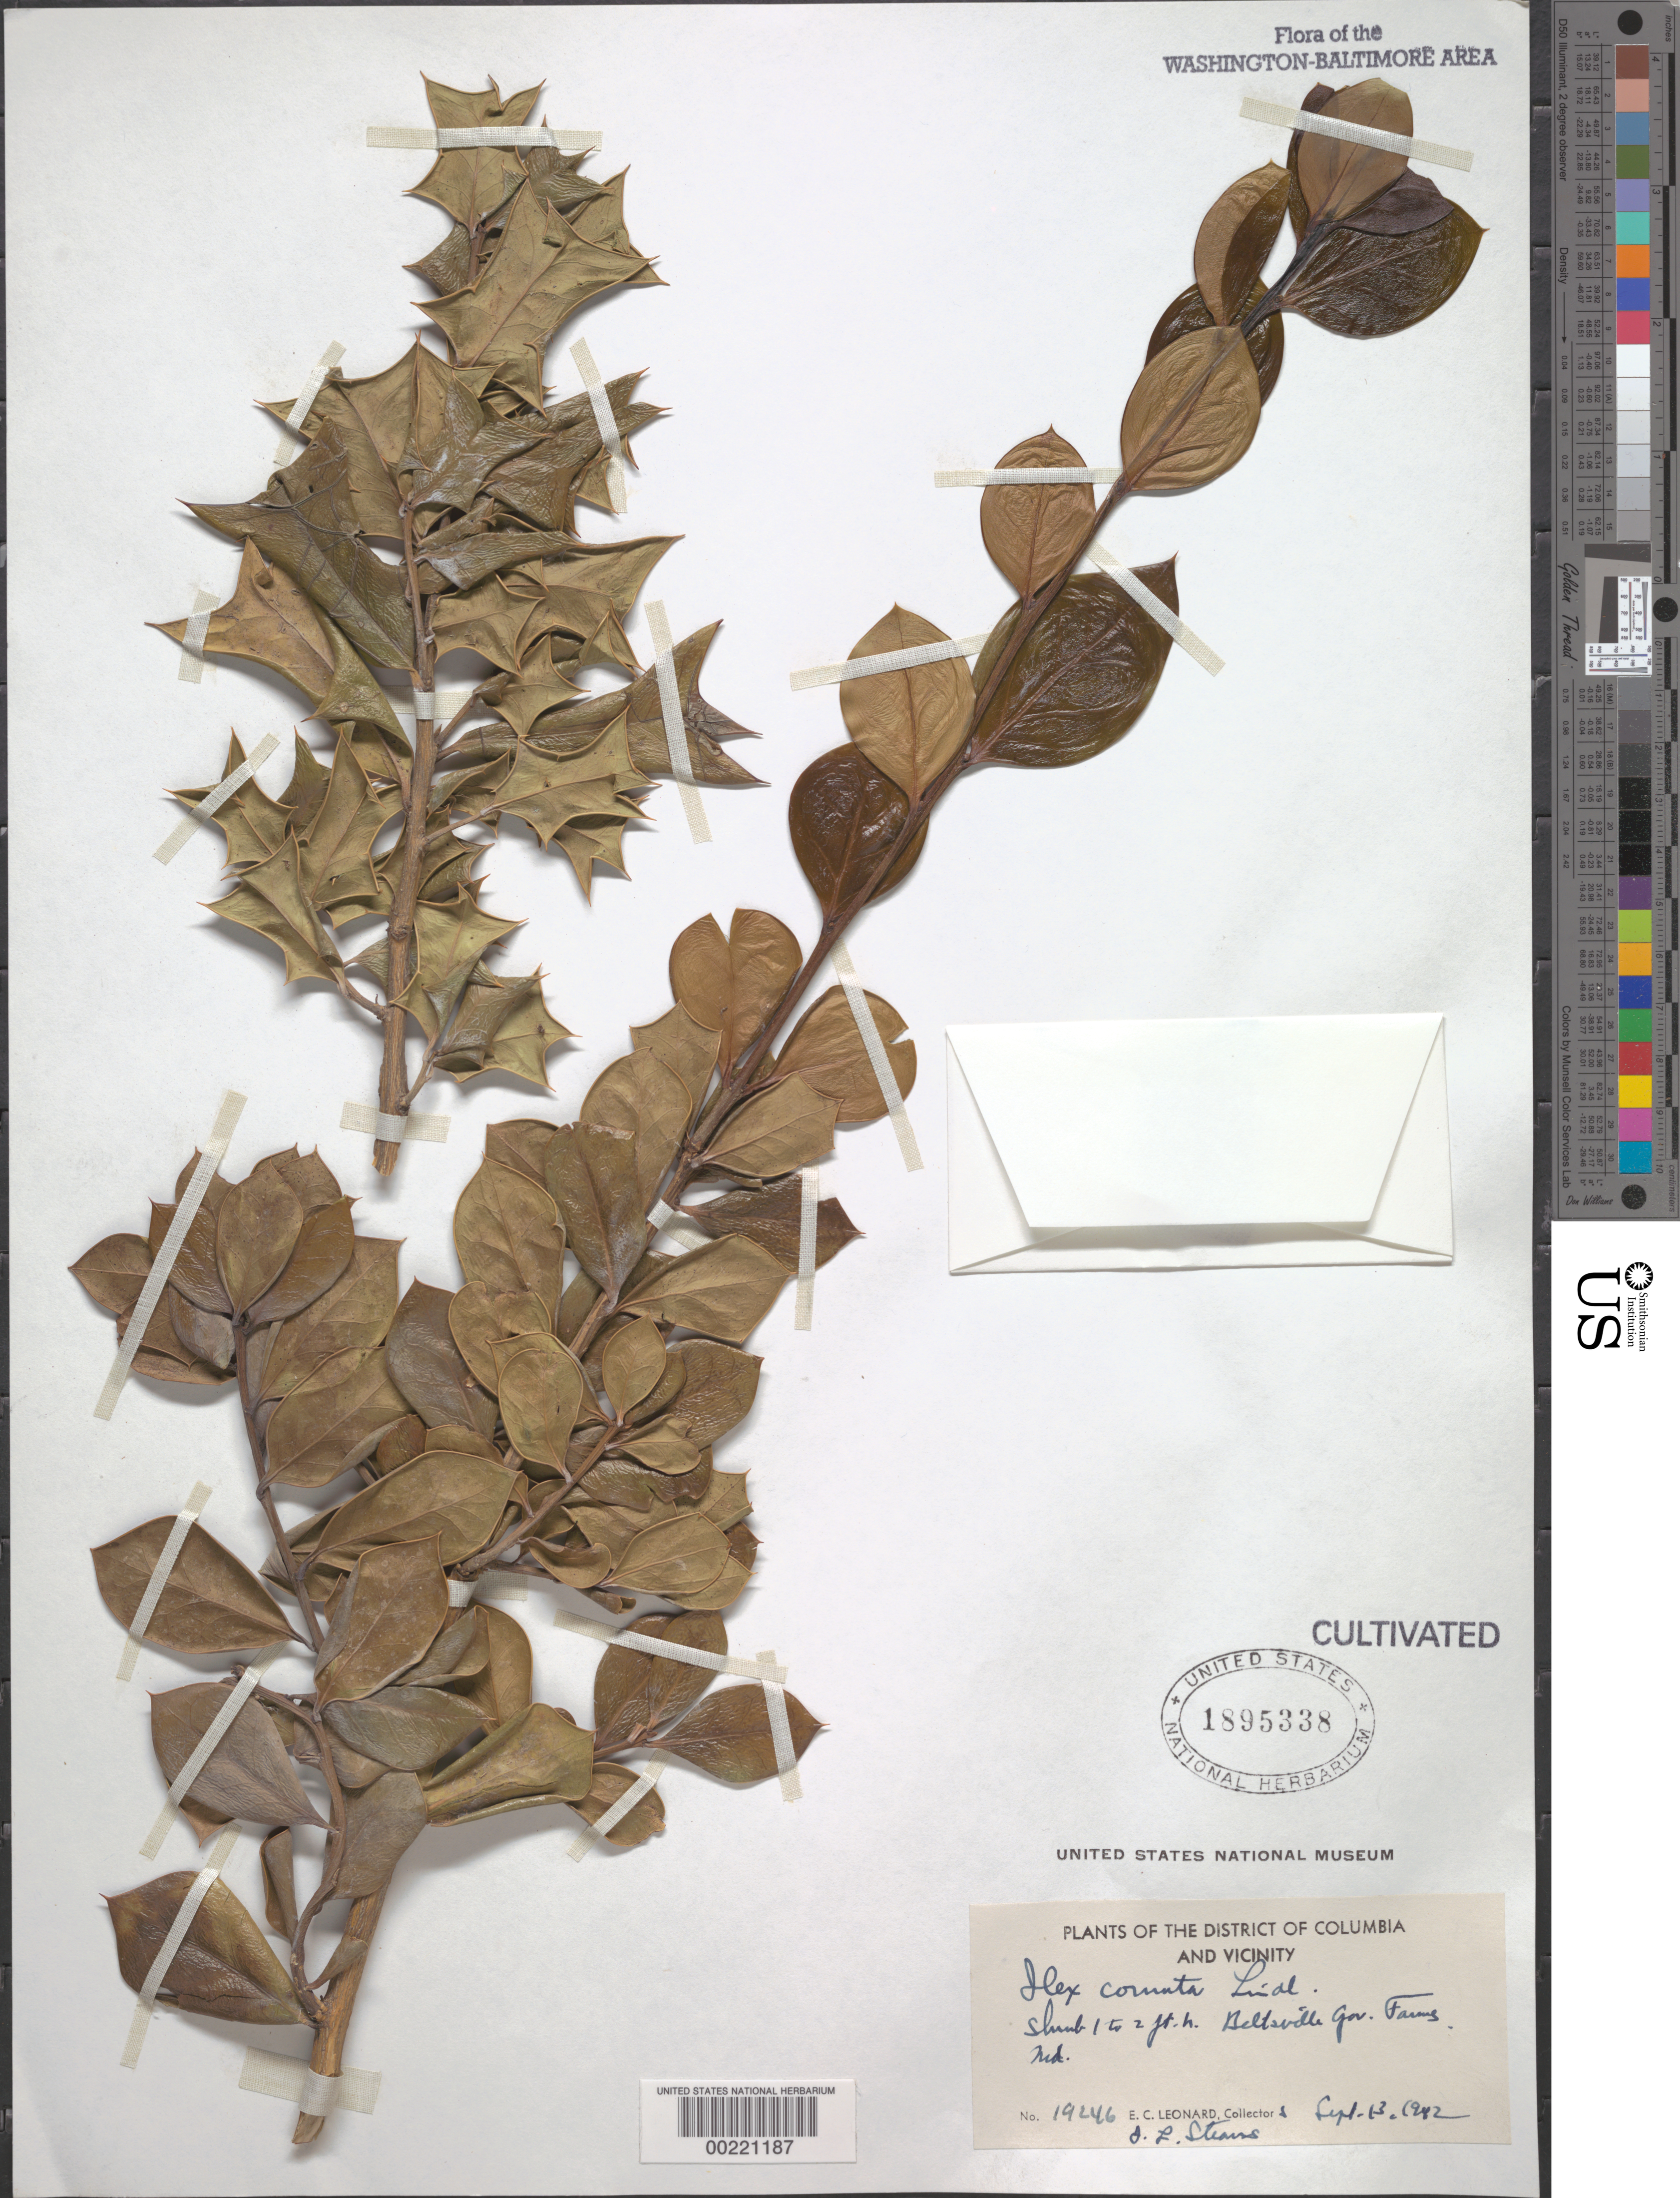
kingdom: Plantae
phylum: Tracheophyta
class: Magnoliopsida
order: Aquifoliales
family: Aquifoliaceae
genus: Ilex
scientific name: Ilex cornuta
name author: Lindl. & Paxton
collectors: E. C. Leonard & J. Stearns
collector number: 19246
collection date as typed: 13 Sep 1942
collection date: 1942-09-13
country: United States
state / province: Maryland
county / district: Prince George's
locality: Beltsville garden Farms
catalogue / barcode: US 1895338